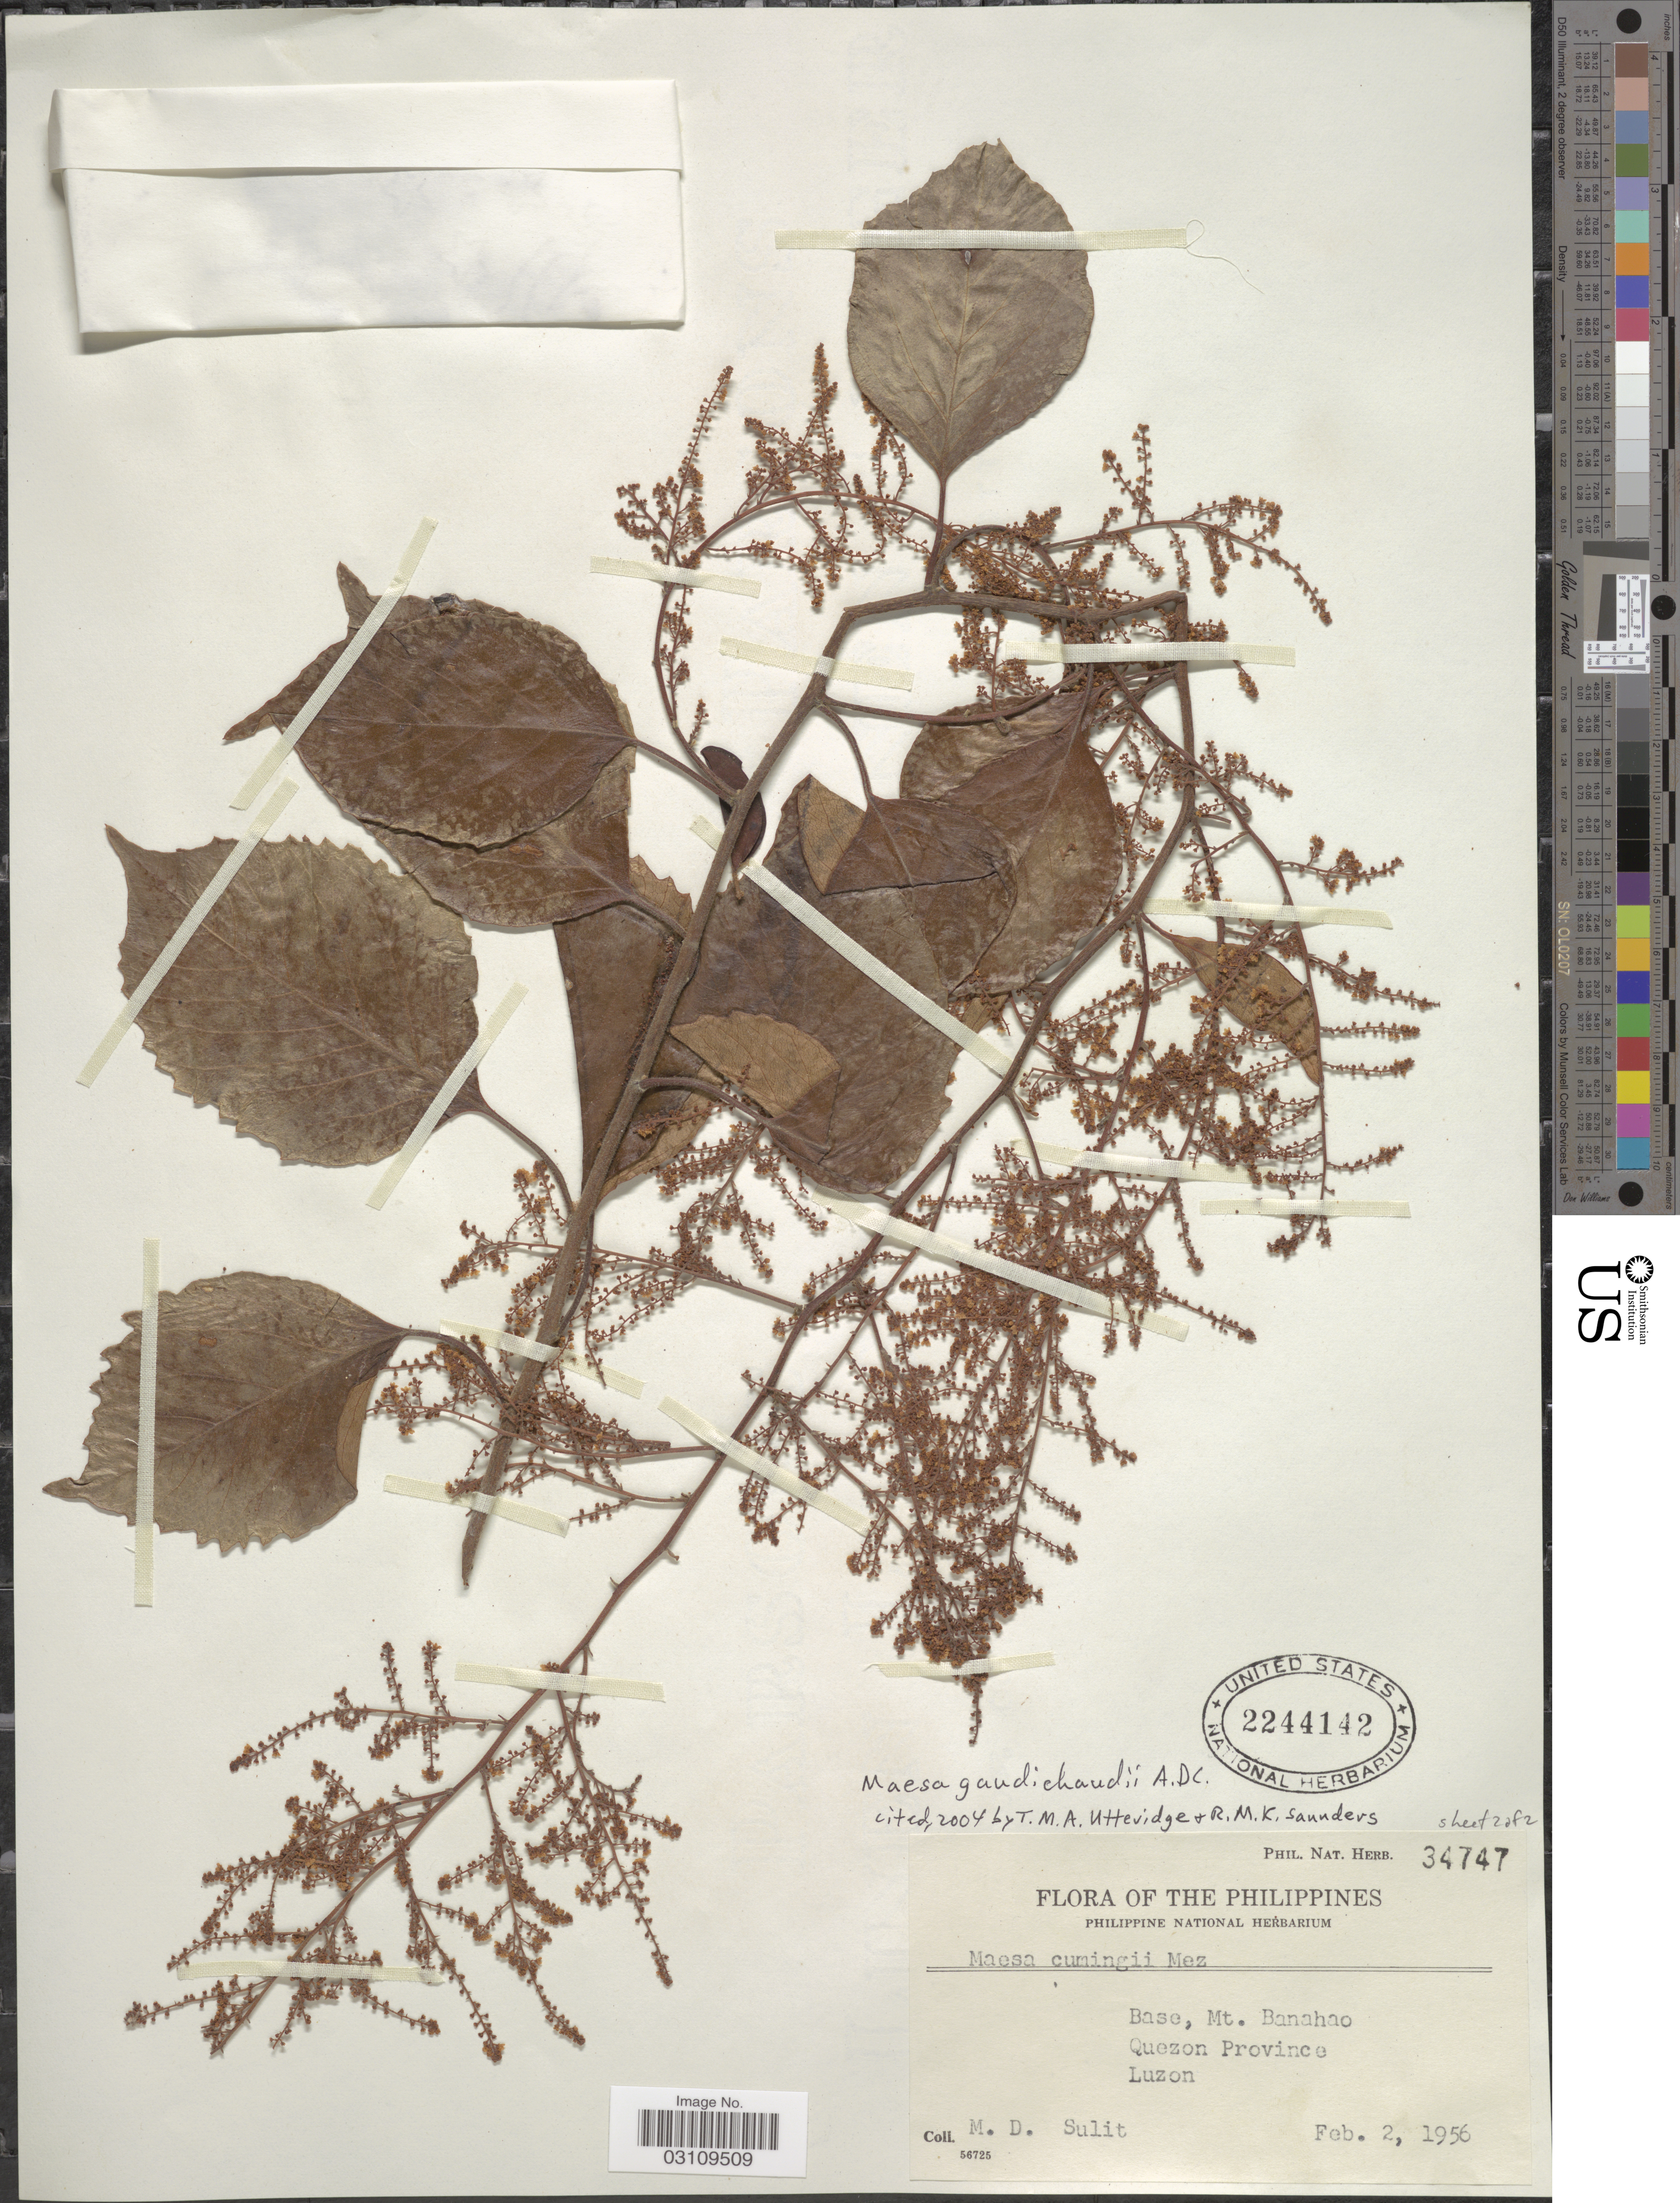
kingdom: Plantae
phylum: Tracheophyta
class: Magnoliopsida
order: Ericales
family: Primulaceae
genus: Maesa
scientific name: Maesa gaudichaudii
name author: A. DC.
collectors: M. Sulit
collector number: Phil. Nat. Herb. 34747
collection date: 1956-02-02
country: Philippines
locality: Base, Mt. Banahao, Quezon Province, Luzon.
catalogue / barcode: US 2244142